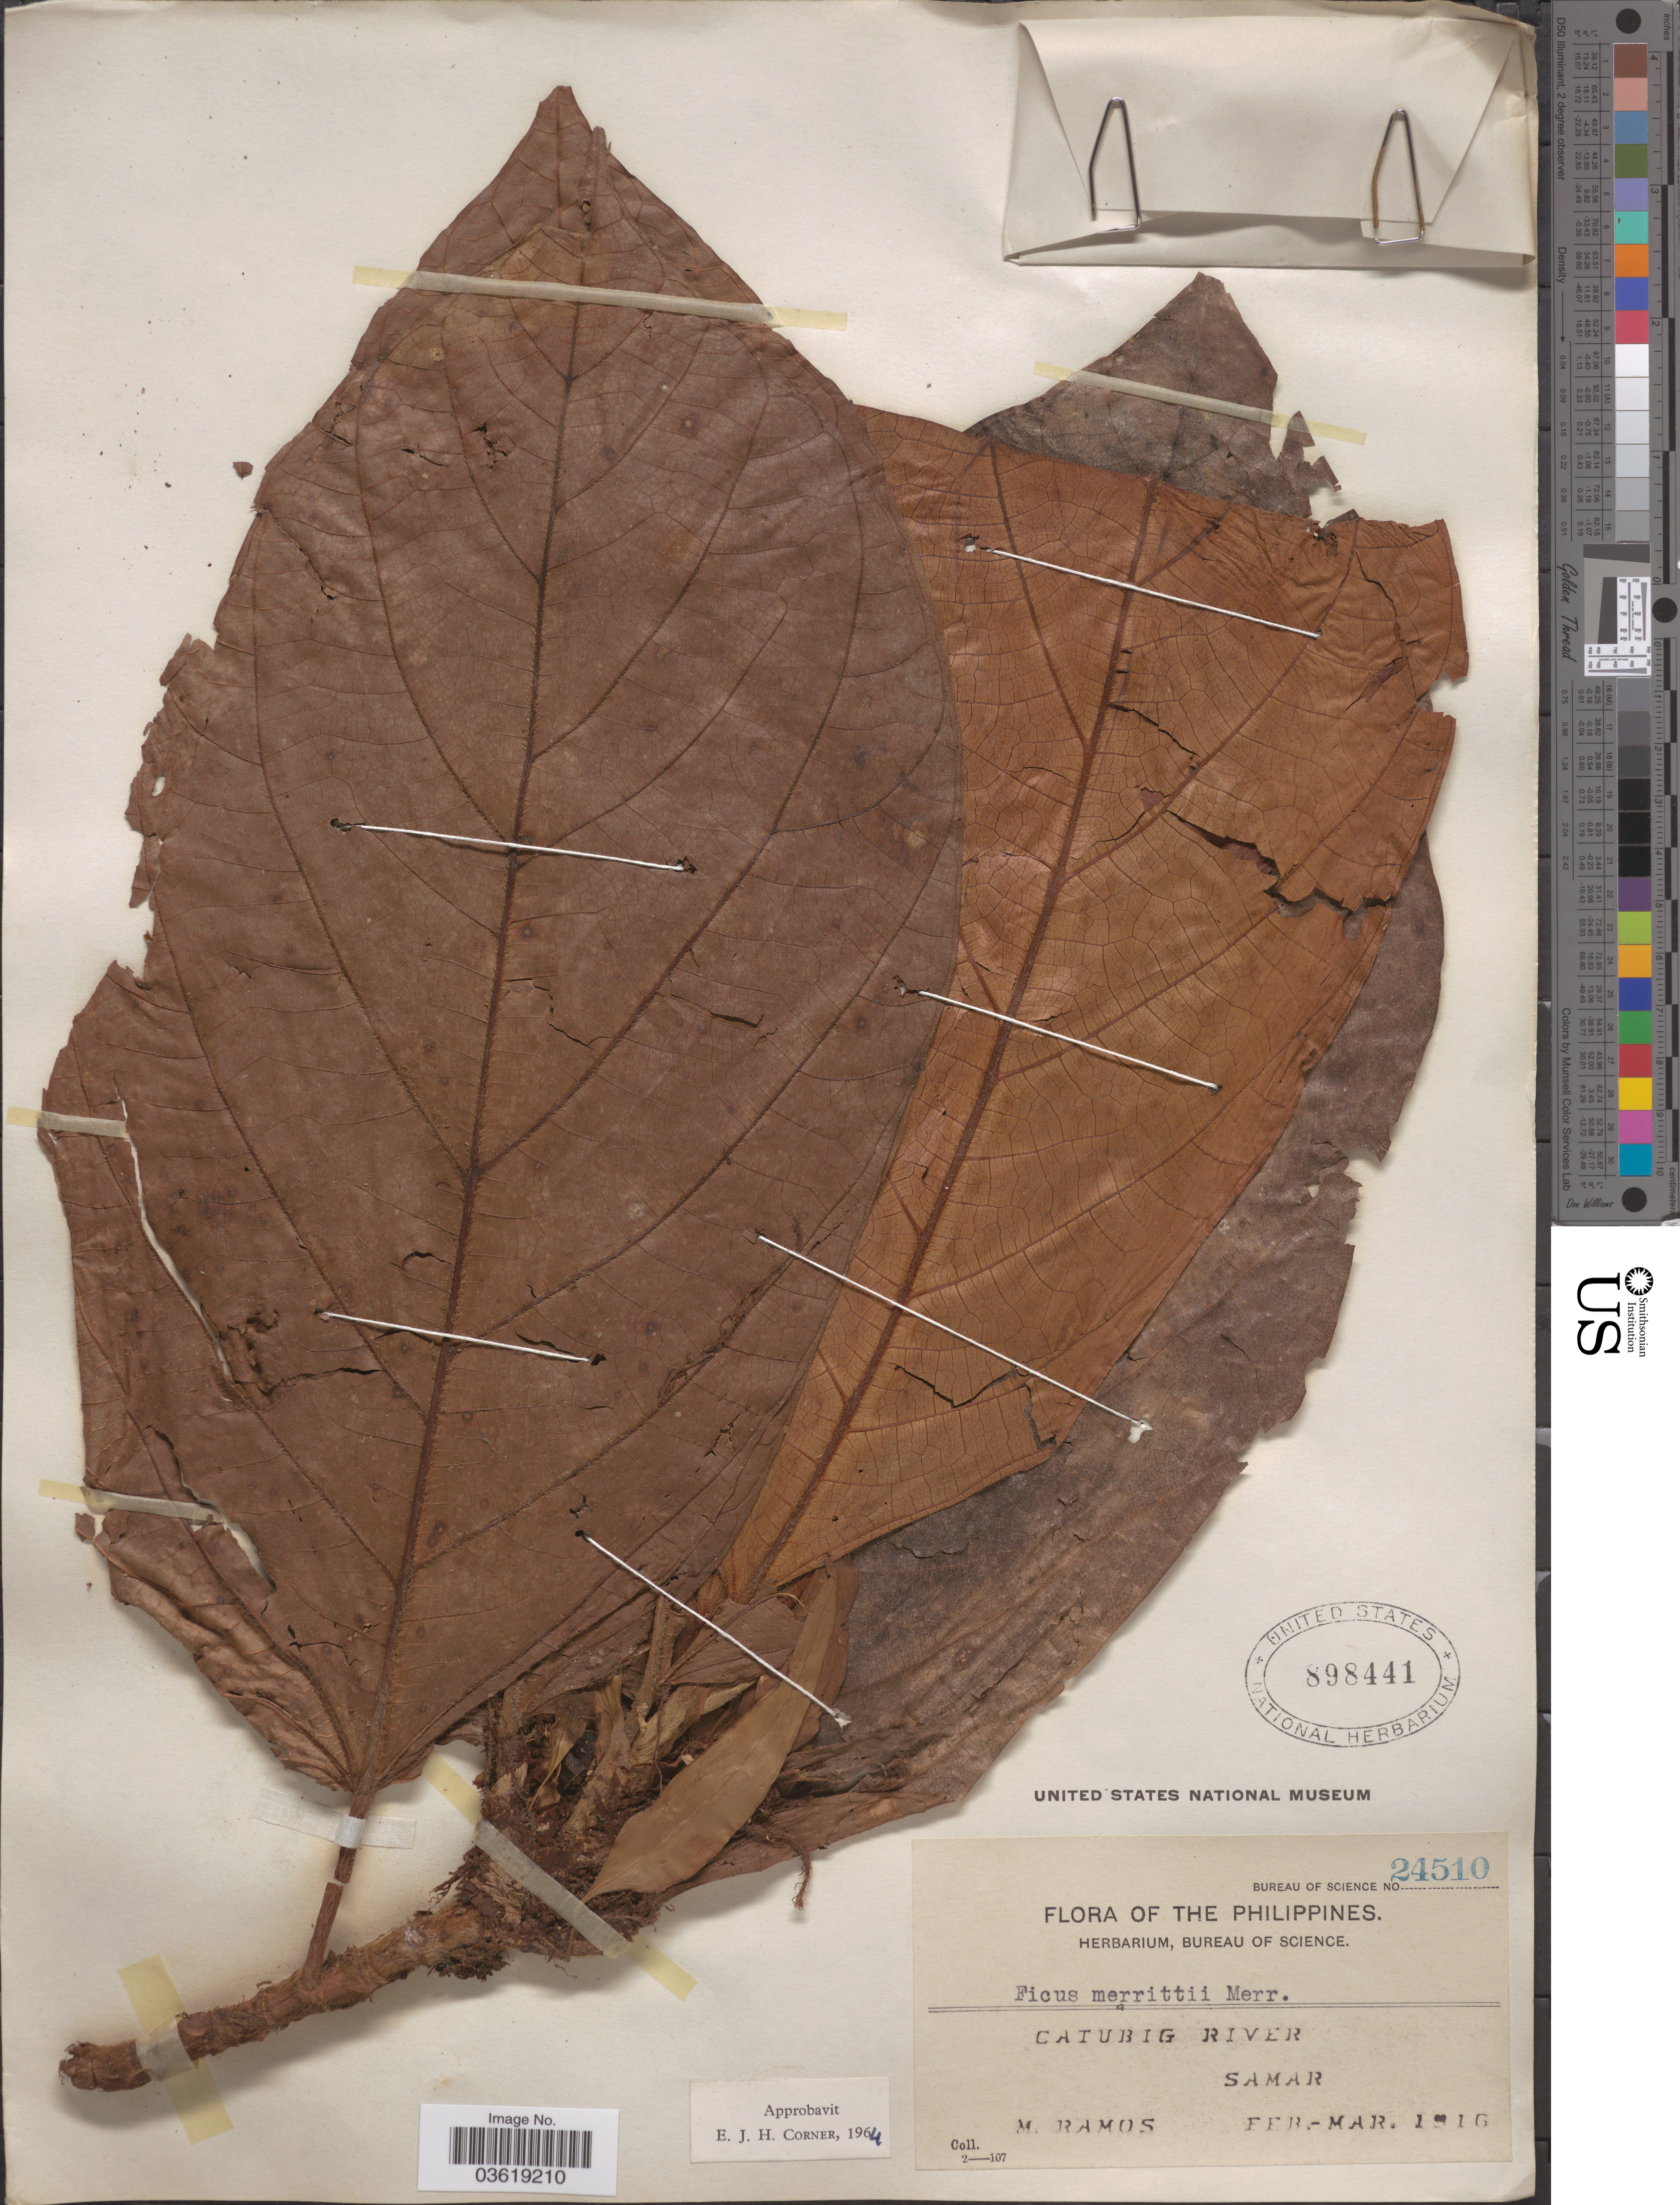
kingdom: Plantae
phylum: Tracheophyta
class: Magnoliopsida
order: Rosales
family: Moraceae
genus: Ficus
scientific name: Ficus merrittii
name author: Merr.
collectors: M. Ramos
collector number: Bureau of Science 24510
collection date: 1916-02/1916-03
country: Philippines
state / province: Eastern Visayas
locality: Catubig River, Samar.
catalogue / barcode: US 898441